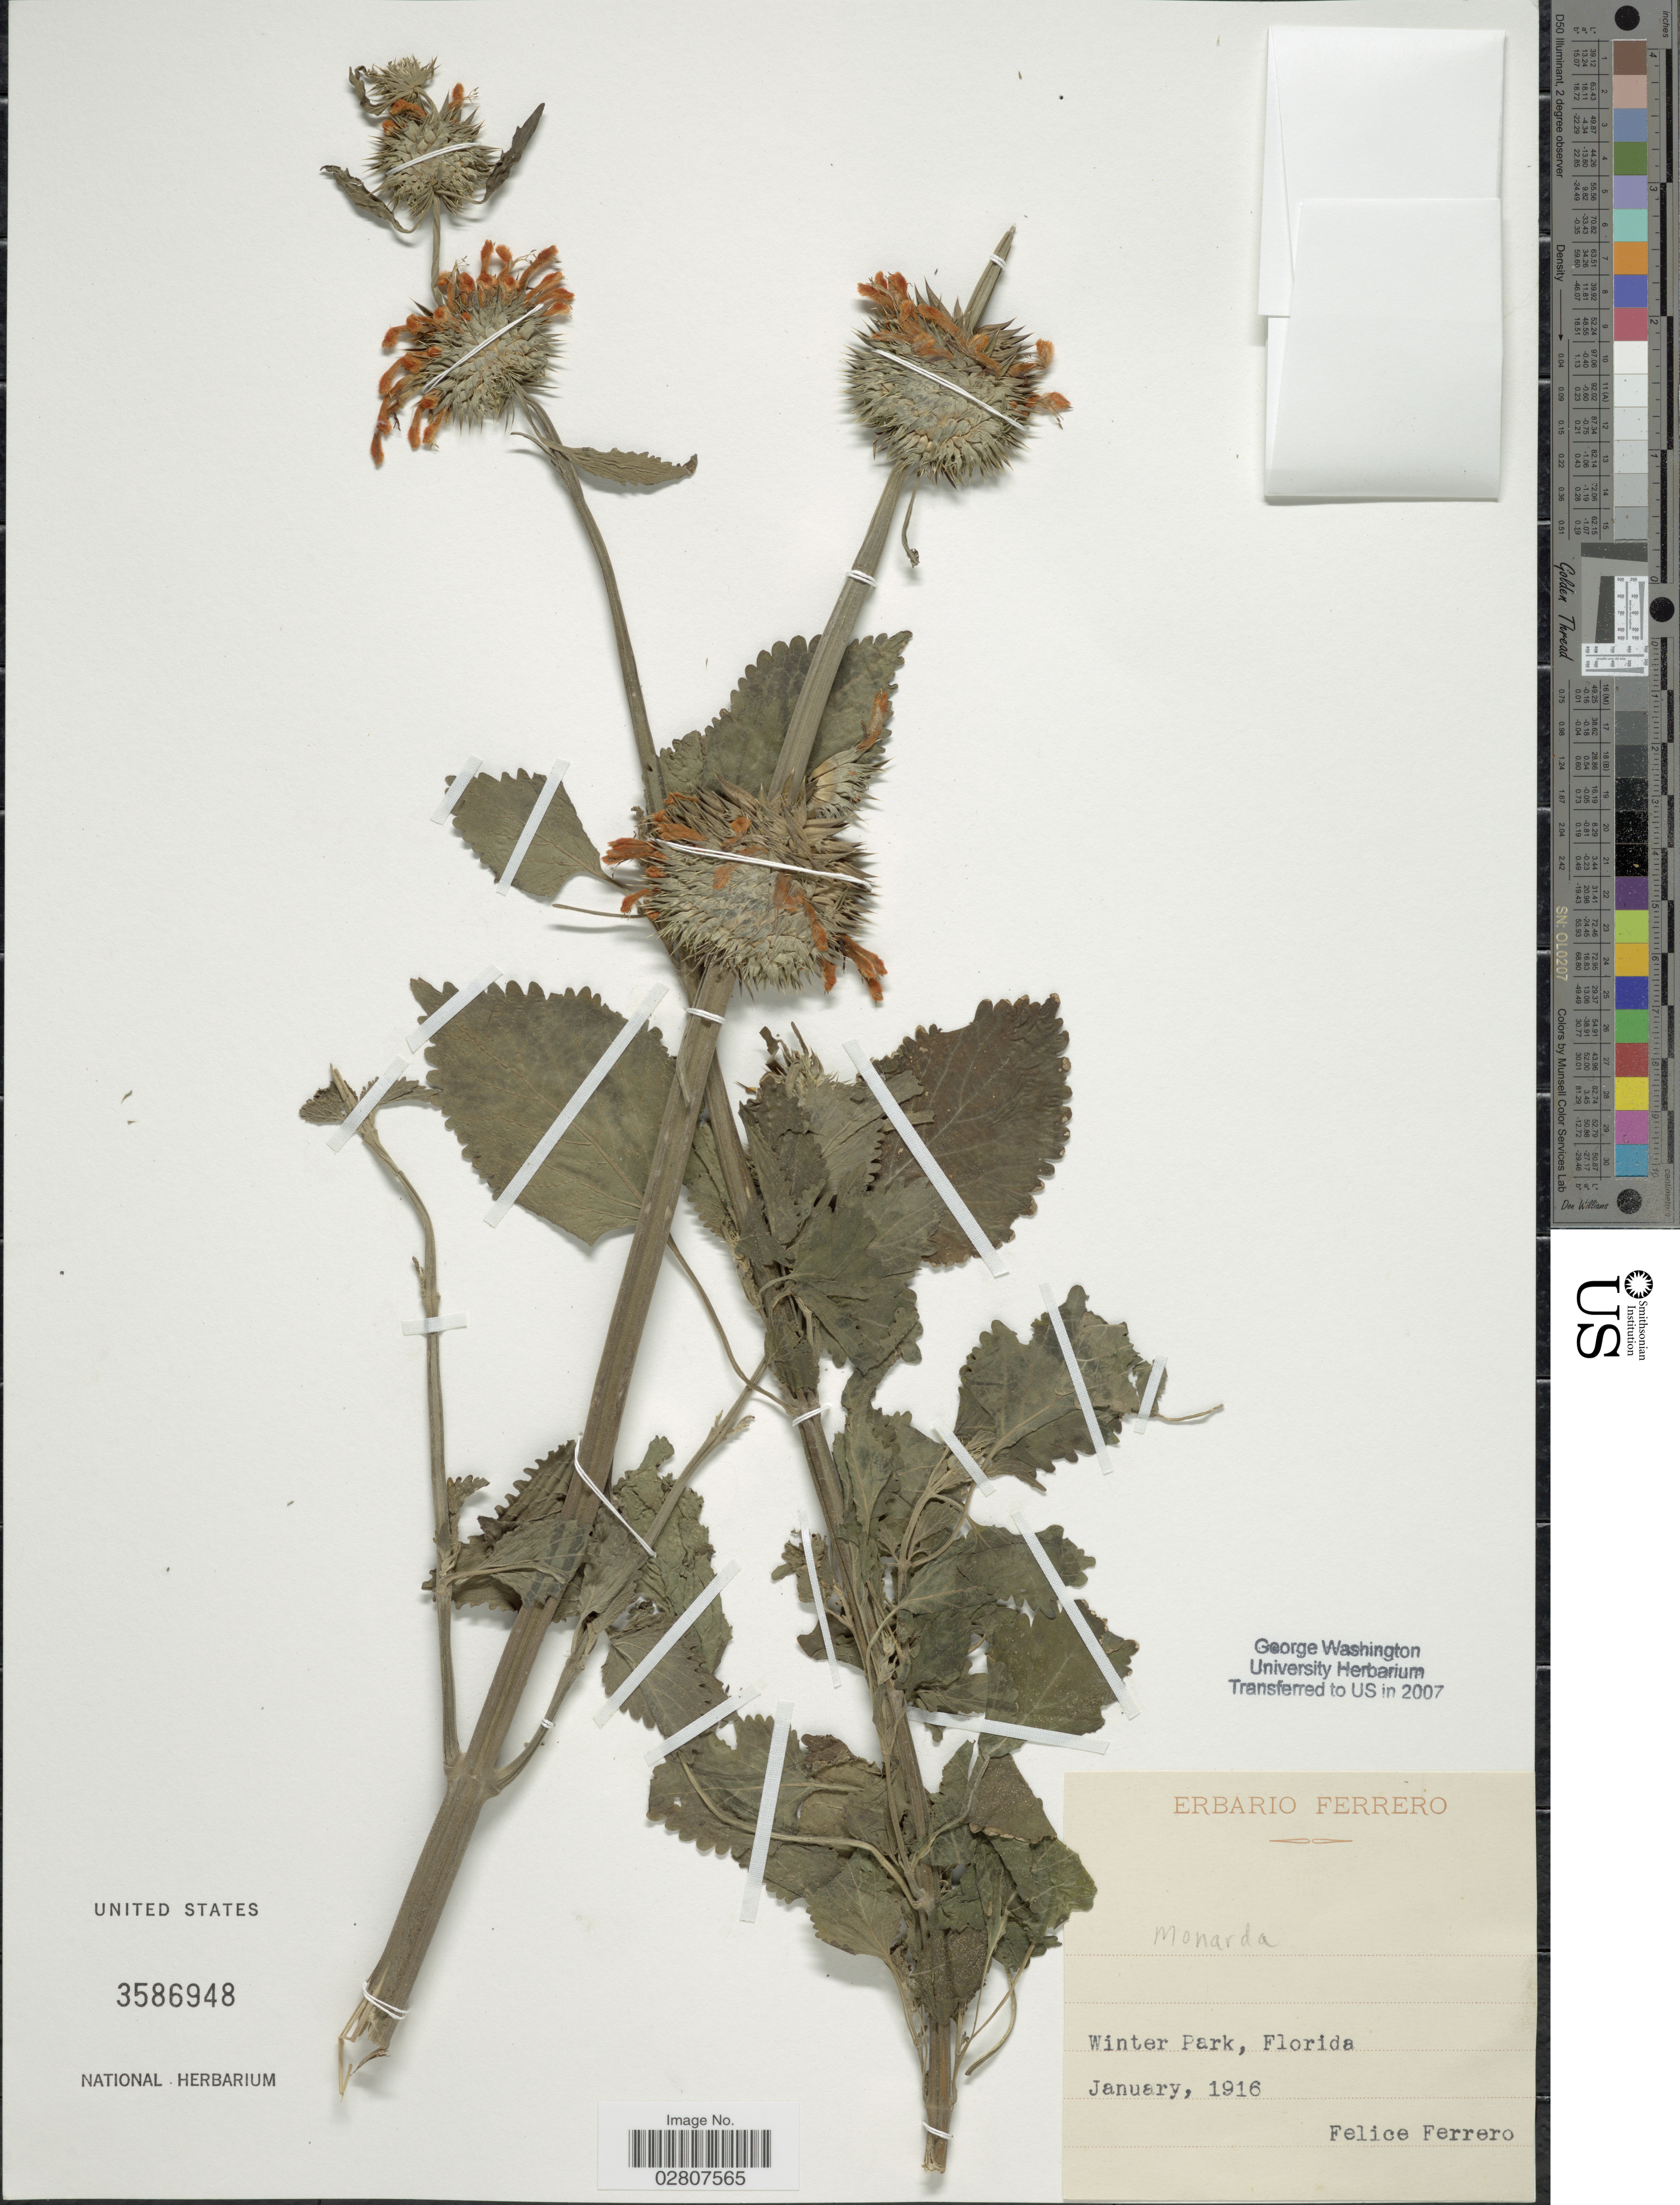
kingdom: Plantae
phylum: Tracheophyta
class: Magnoliopsida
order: Lamiales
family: Lamiaceae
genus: Leonotis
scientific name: Leonotis nepetifolia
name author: (L.) R. Br.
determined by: Strong, Mark T., (BOT), Smithsonian Institution - National Museum of Natural History (UNITED STATES)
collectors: F. Ferrero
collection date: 1916-01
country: United States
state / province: Florida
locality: Winter Park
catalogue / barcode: US 3586948